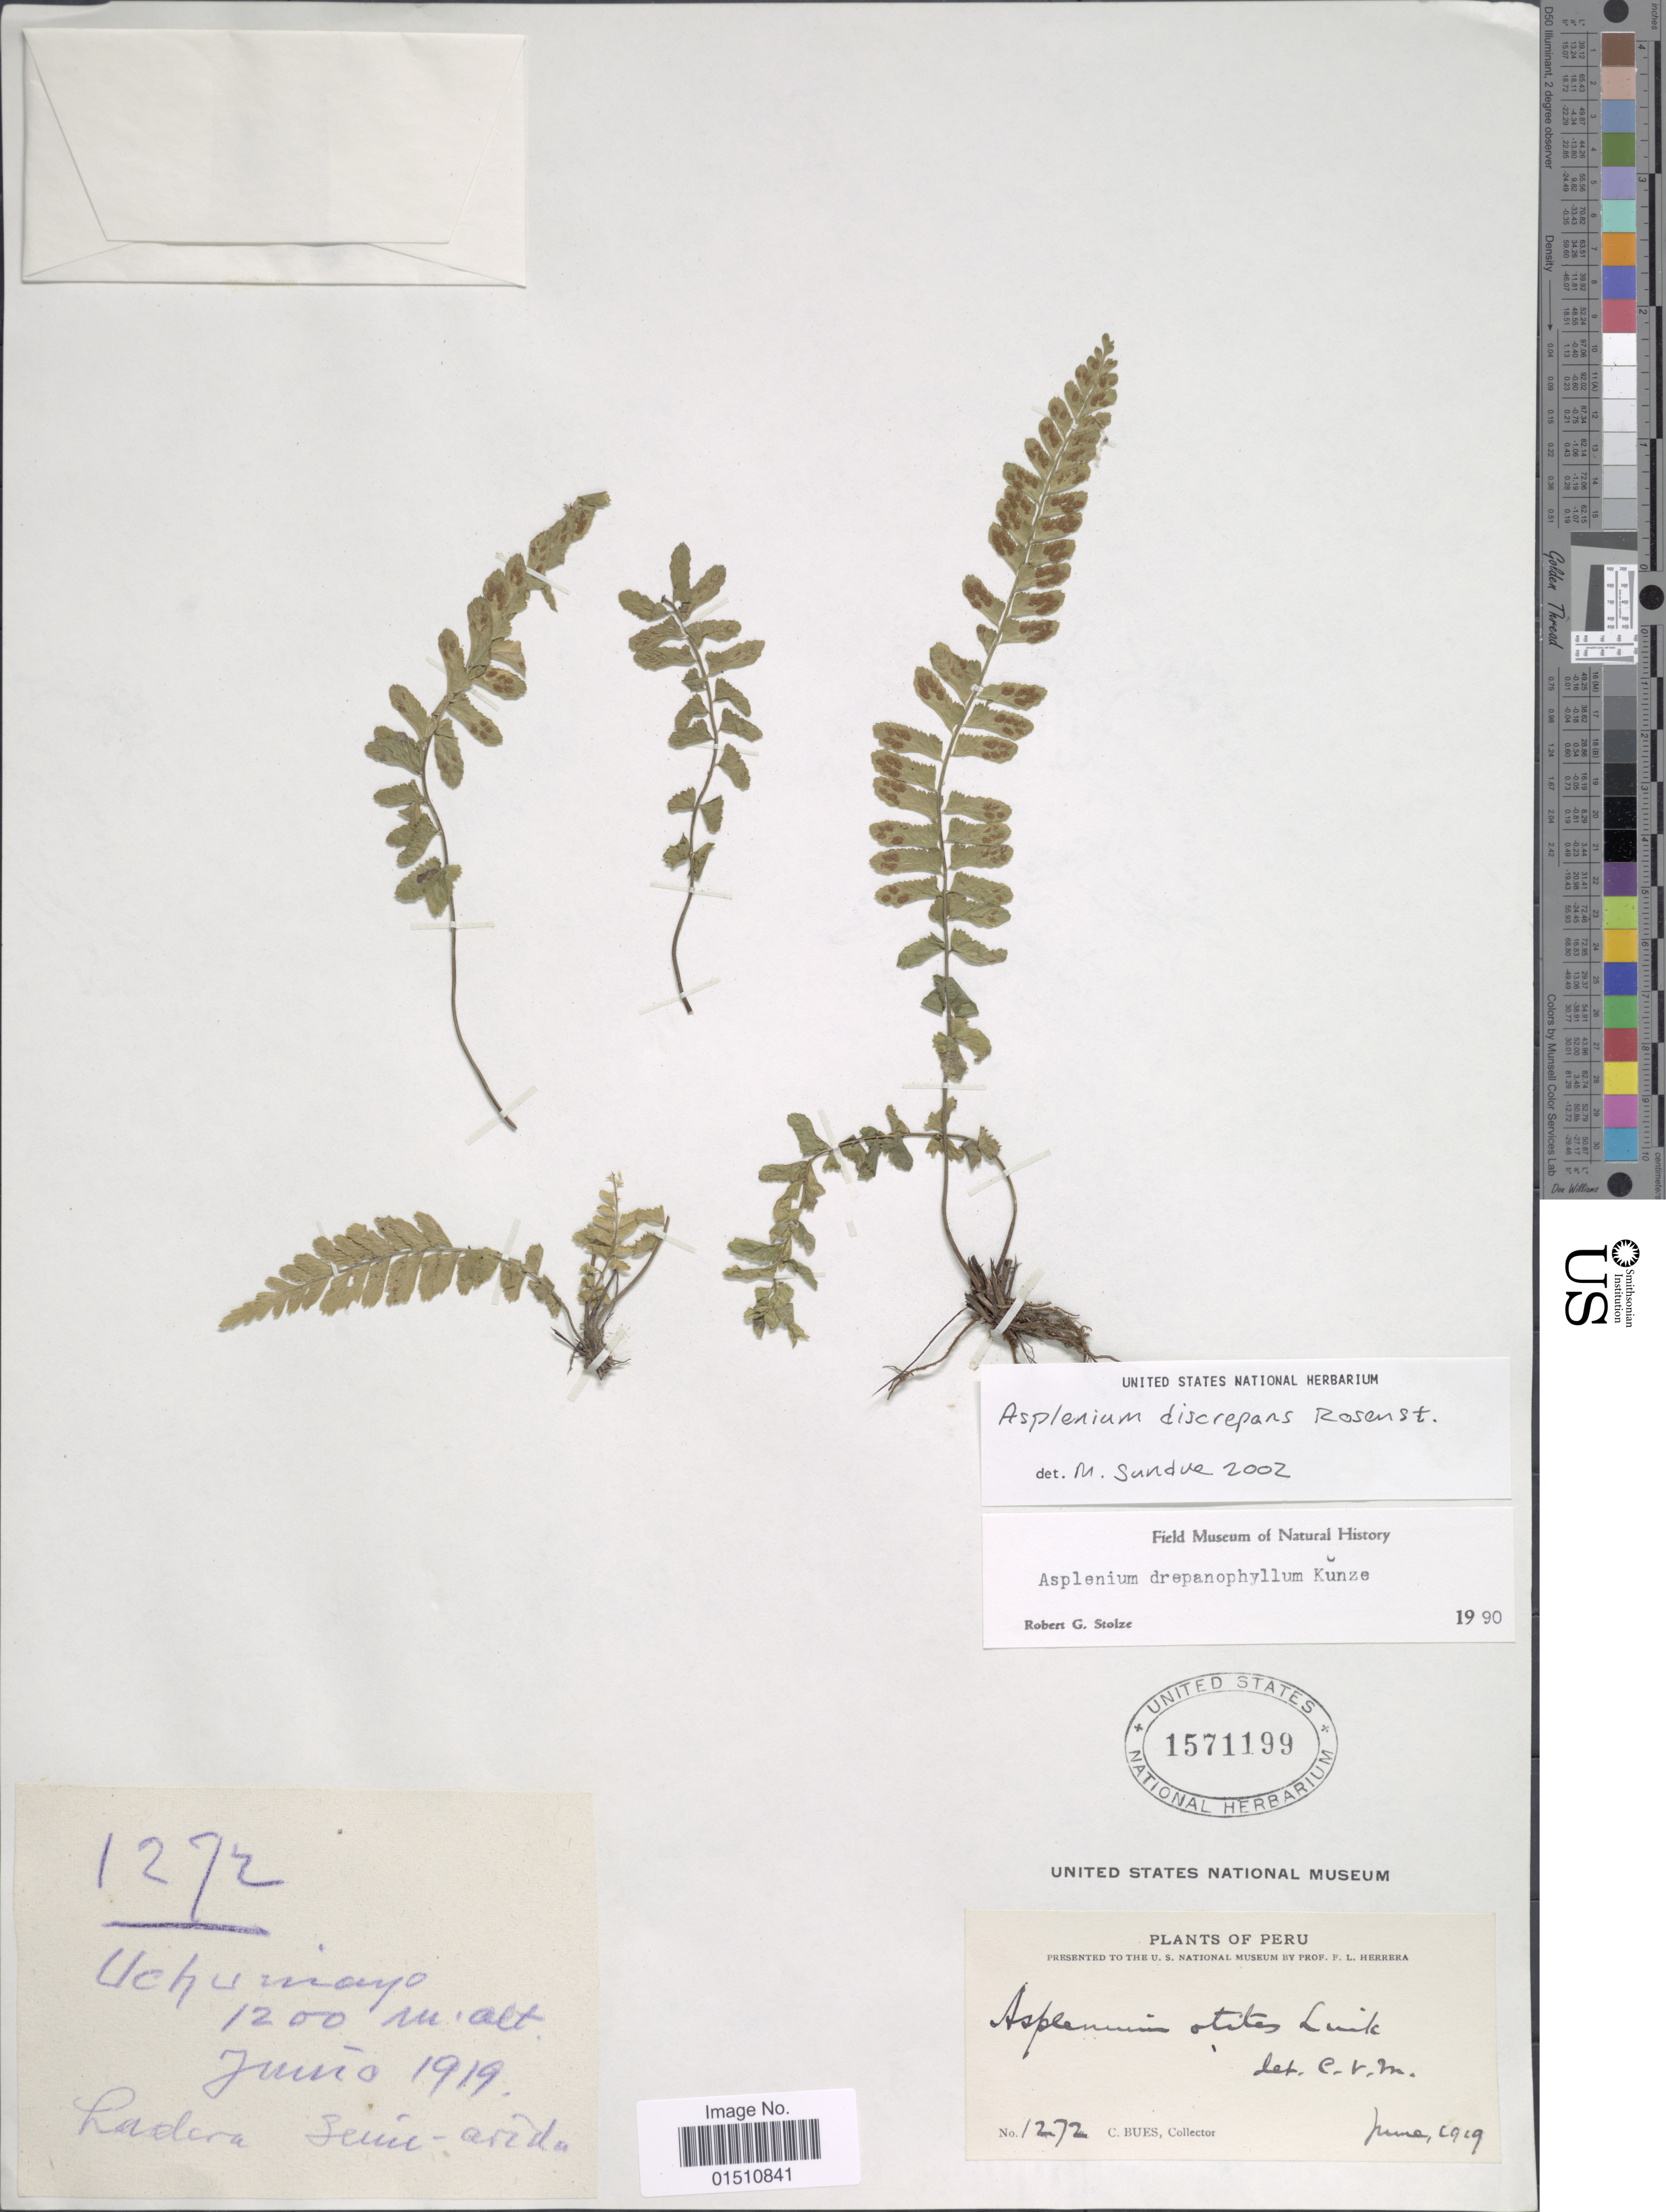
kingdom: Plantae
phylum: Tracheophyta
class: Polypodiopsida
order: Polypodiales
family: Aspleniaceae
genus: Asplenium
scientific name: Asplenium discrepans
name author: Rosenst.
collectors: C. Bues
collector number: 1272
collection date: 1919-06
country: Peru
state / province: Cusco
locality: Peru, Uchumayo, Ladera semi-arida.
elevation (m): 1200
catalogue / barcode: US 1571199